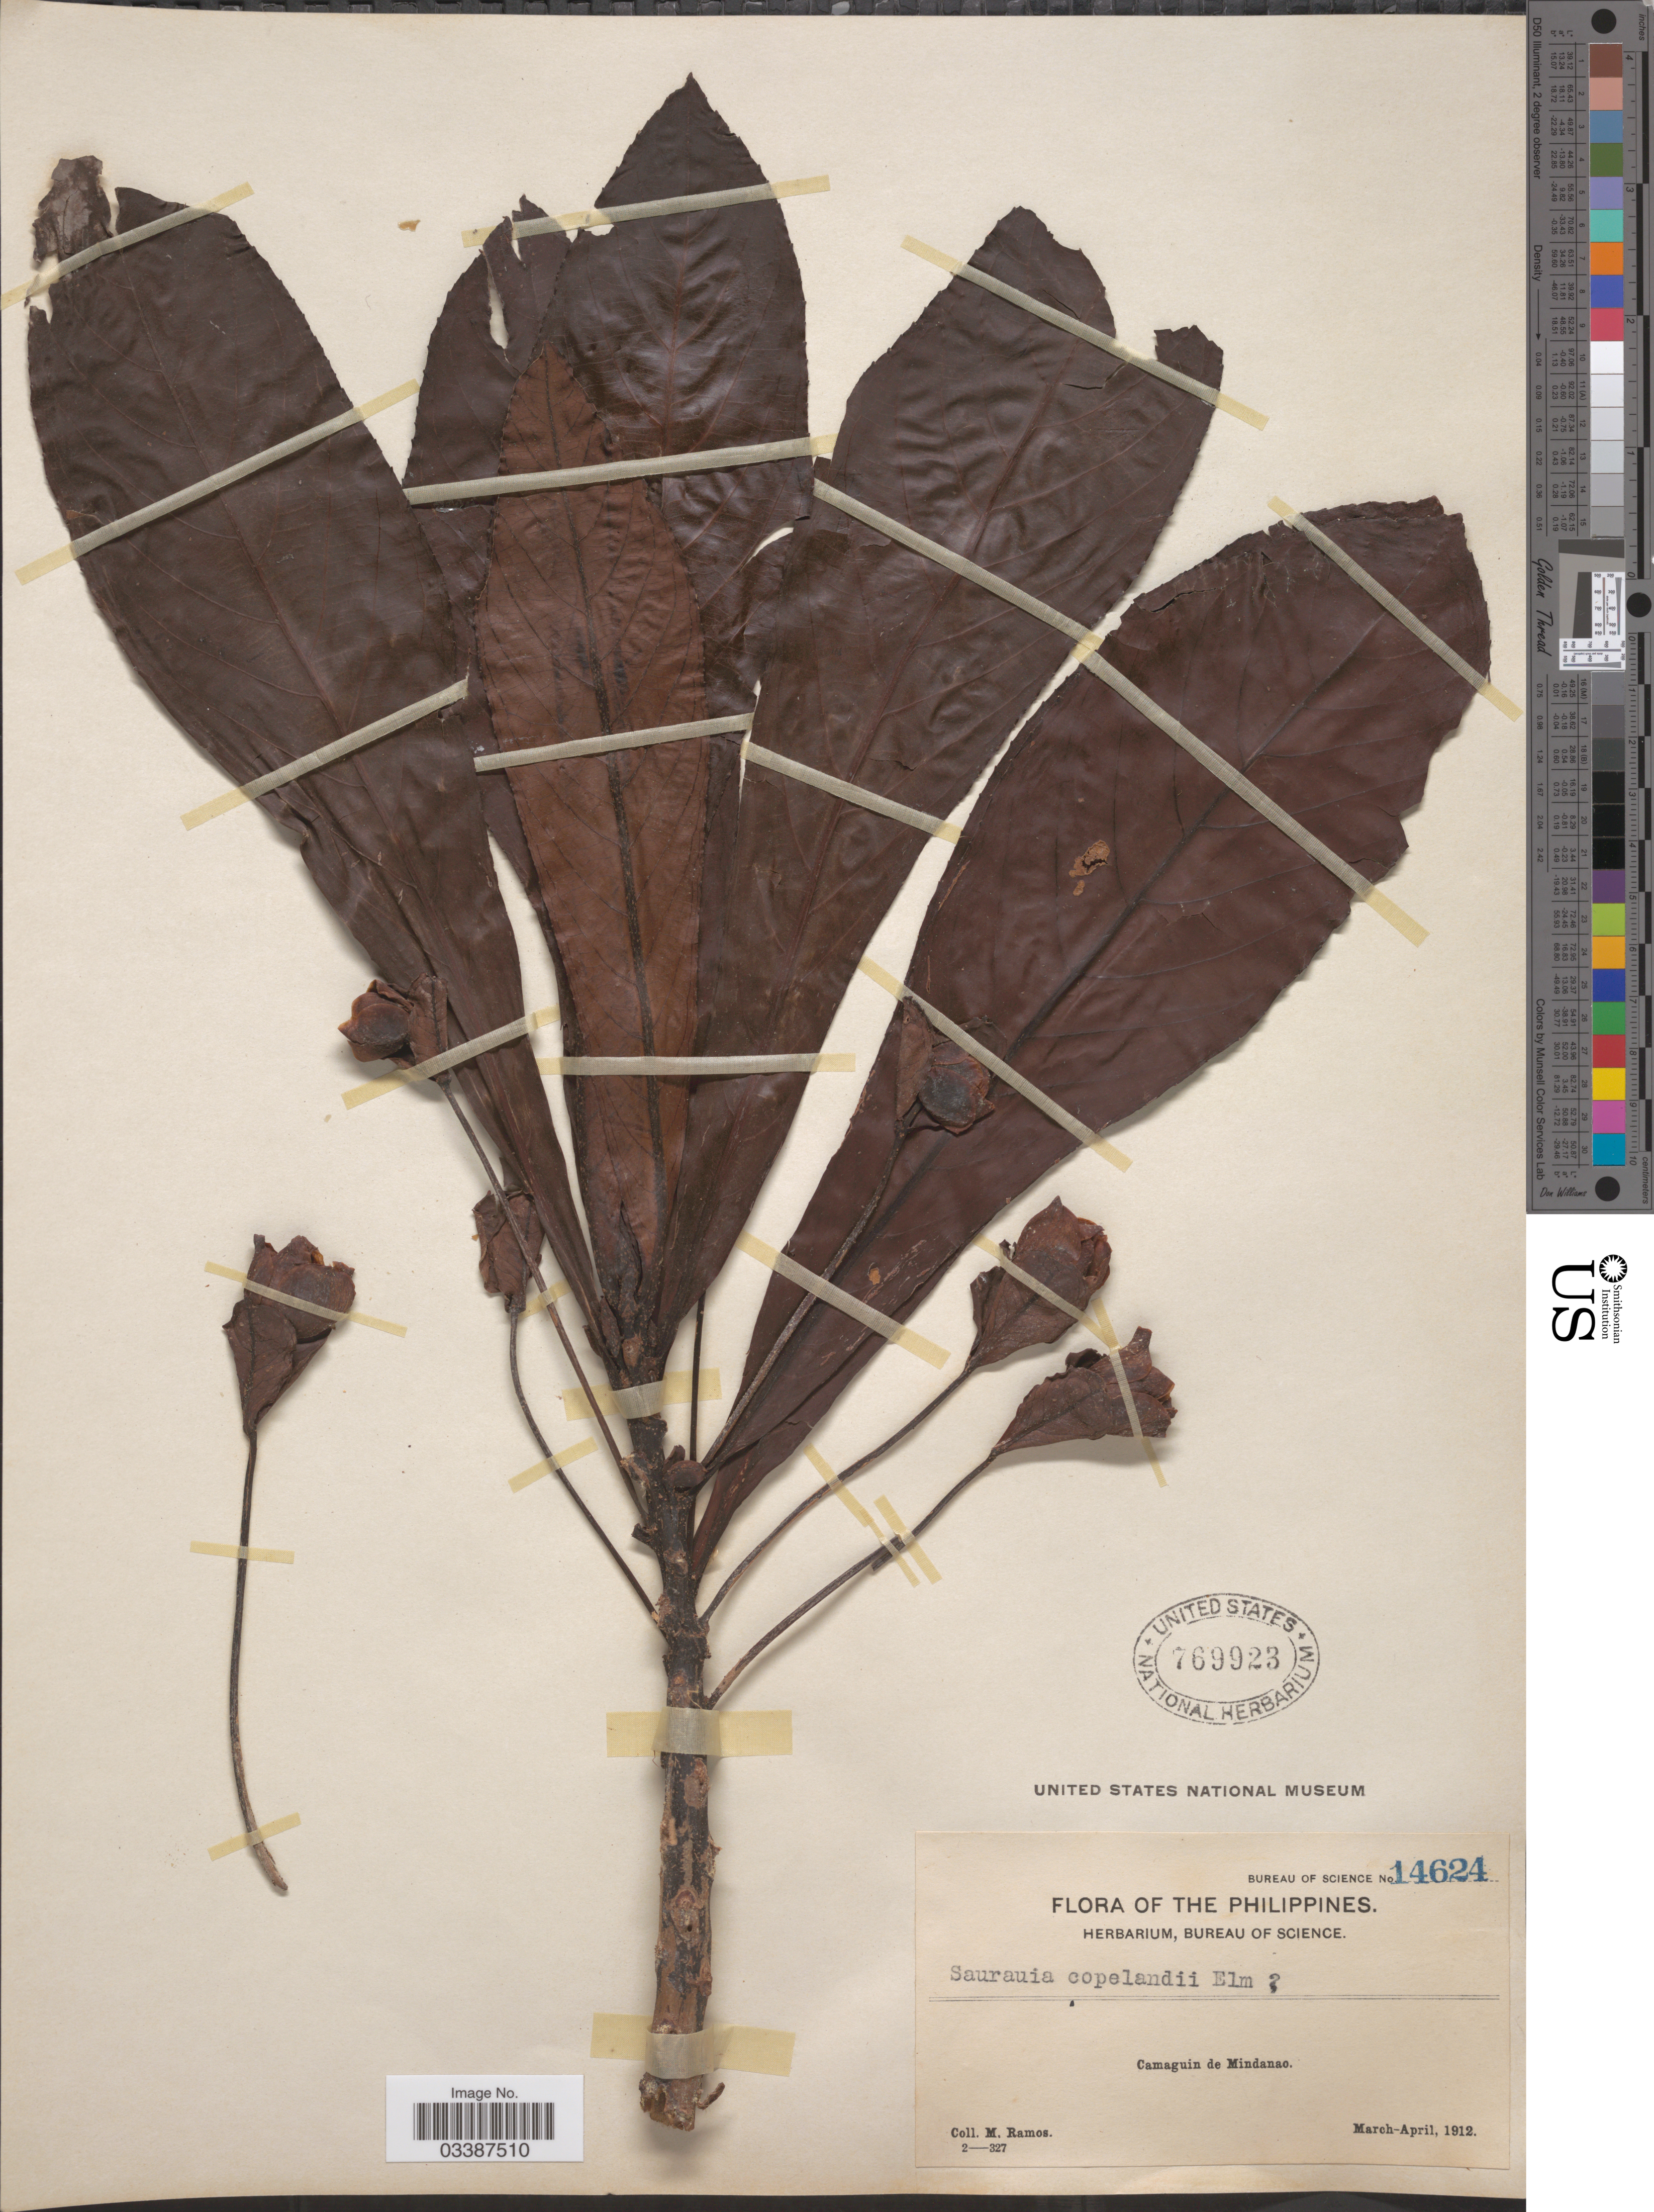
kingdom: Plantae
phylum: Tracheophyta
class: Magnoliopsida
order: Ericales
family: Actinidiaceae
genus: Saurauia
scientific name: Saurauia copelandii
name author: Elmer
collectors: M. Ramos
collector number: Bureau of Science 14624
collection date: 1912-03/1912-04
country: Philippines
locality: Camaguin de Mindanao.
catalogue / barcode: US 769923